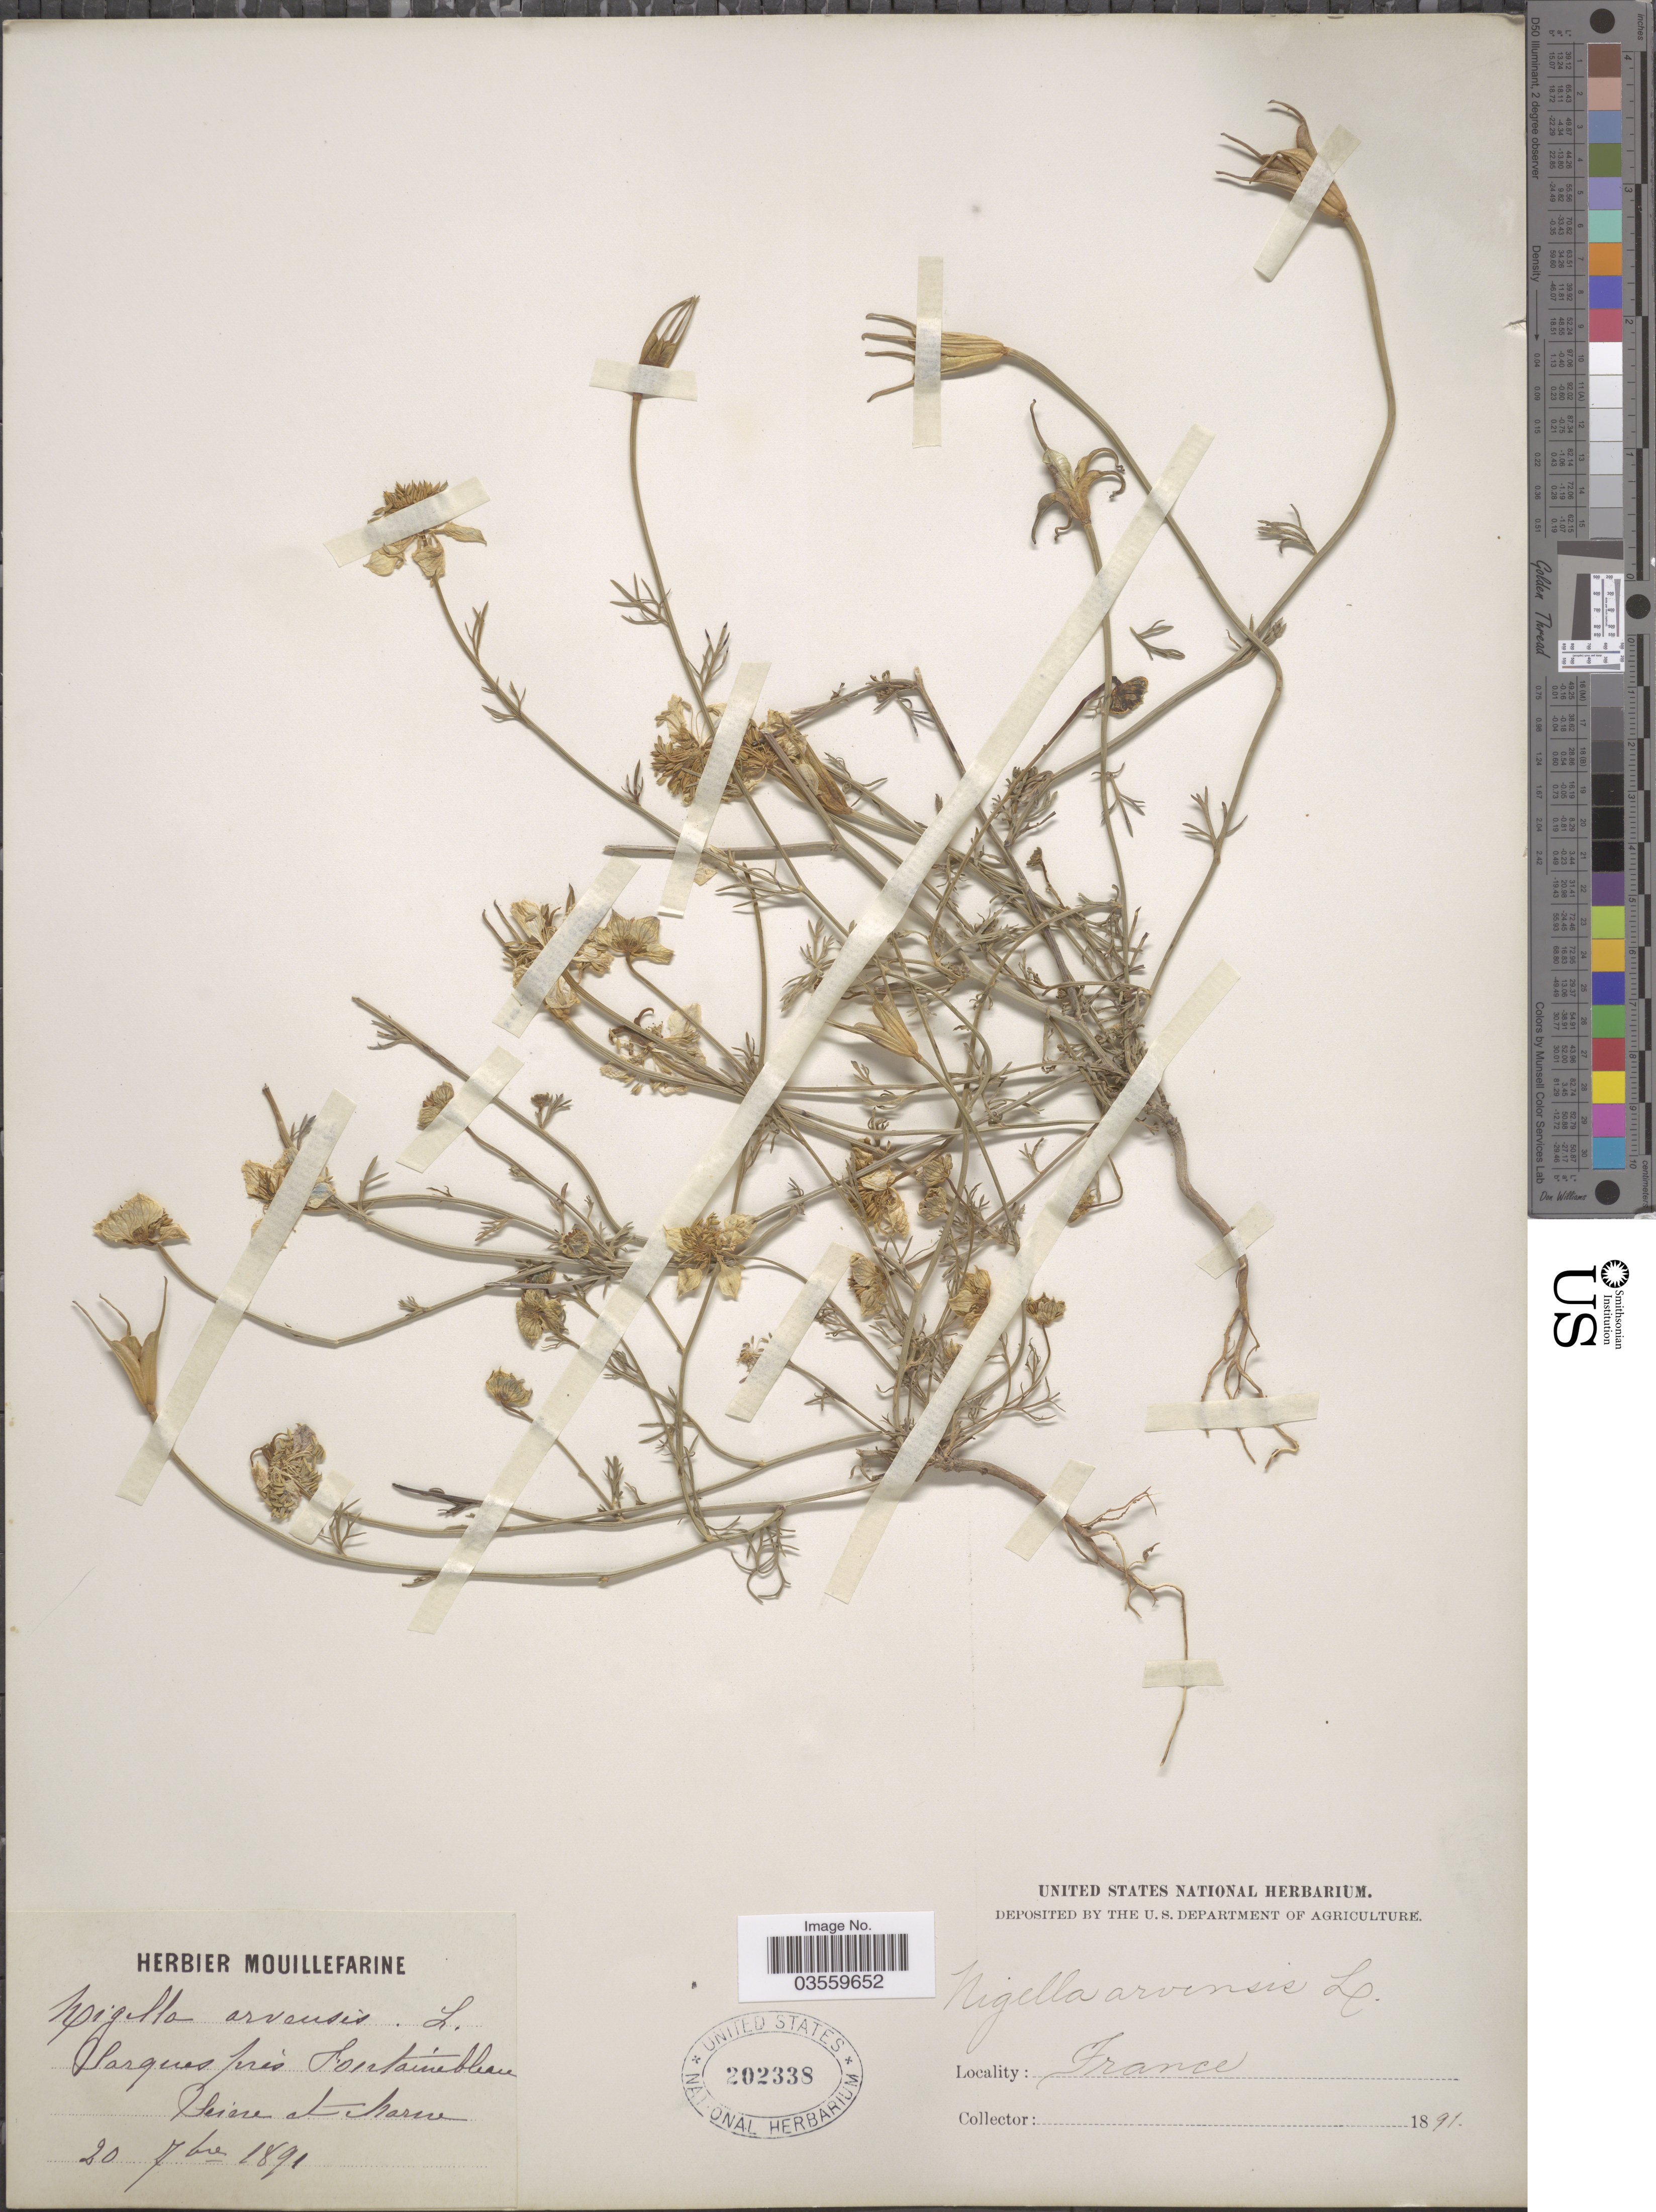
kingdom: Plantae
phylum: Tracheophyta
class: Magnoliopsida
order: Ranunculales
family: Ranunculaceae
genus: Nigella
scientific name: Nigella arvensis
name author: L.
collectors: ex herb. Mouillefarine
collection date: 1891-09-20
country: France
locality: Sarques près Fontainebleau. Seine et Marne.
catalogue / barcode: US 202338